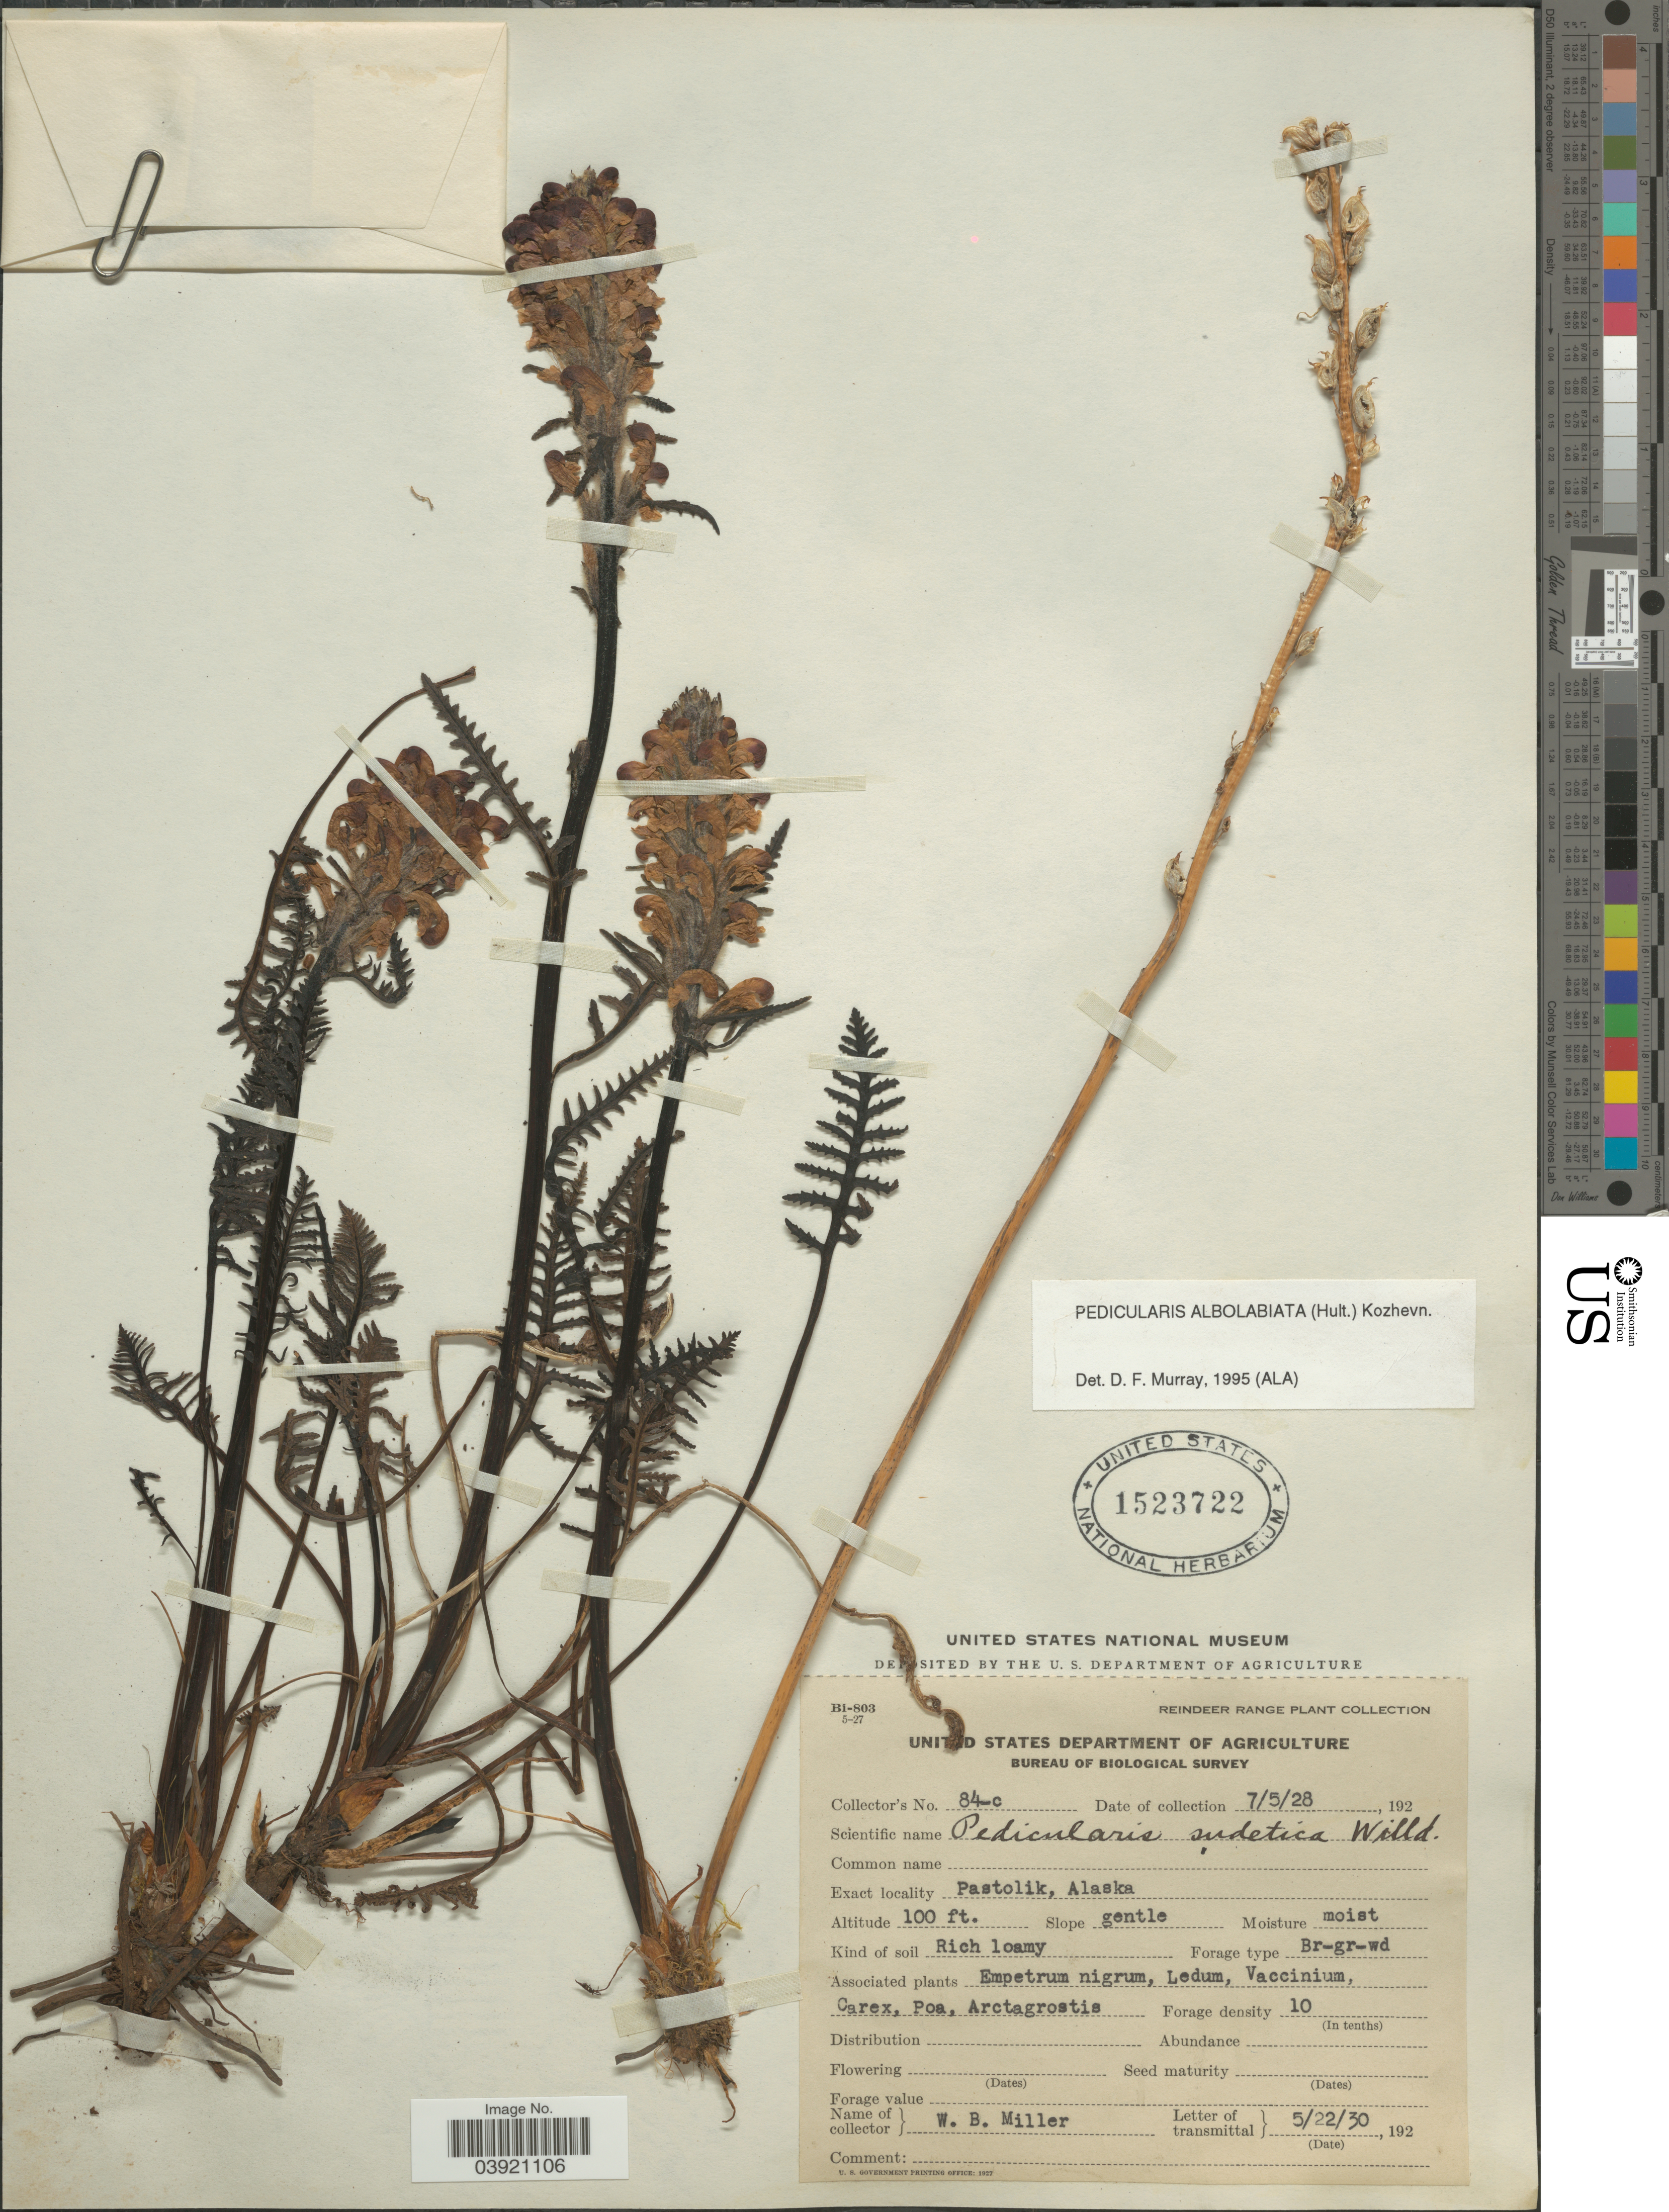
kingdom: Plantae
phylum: Tracheophyta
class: Magnoliopsida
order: Lamiales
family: Orobanchaceae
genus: Pedicularis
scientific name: Pedicularis albolabiata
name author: (Hultén) Kozhevn.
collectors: W. Miller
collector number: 84-c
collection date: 1928-07-05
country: United States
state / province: Alaska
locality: Pastolik.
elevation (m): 30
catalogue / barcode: US 1523722